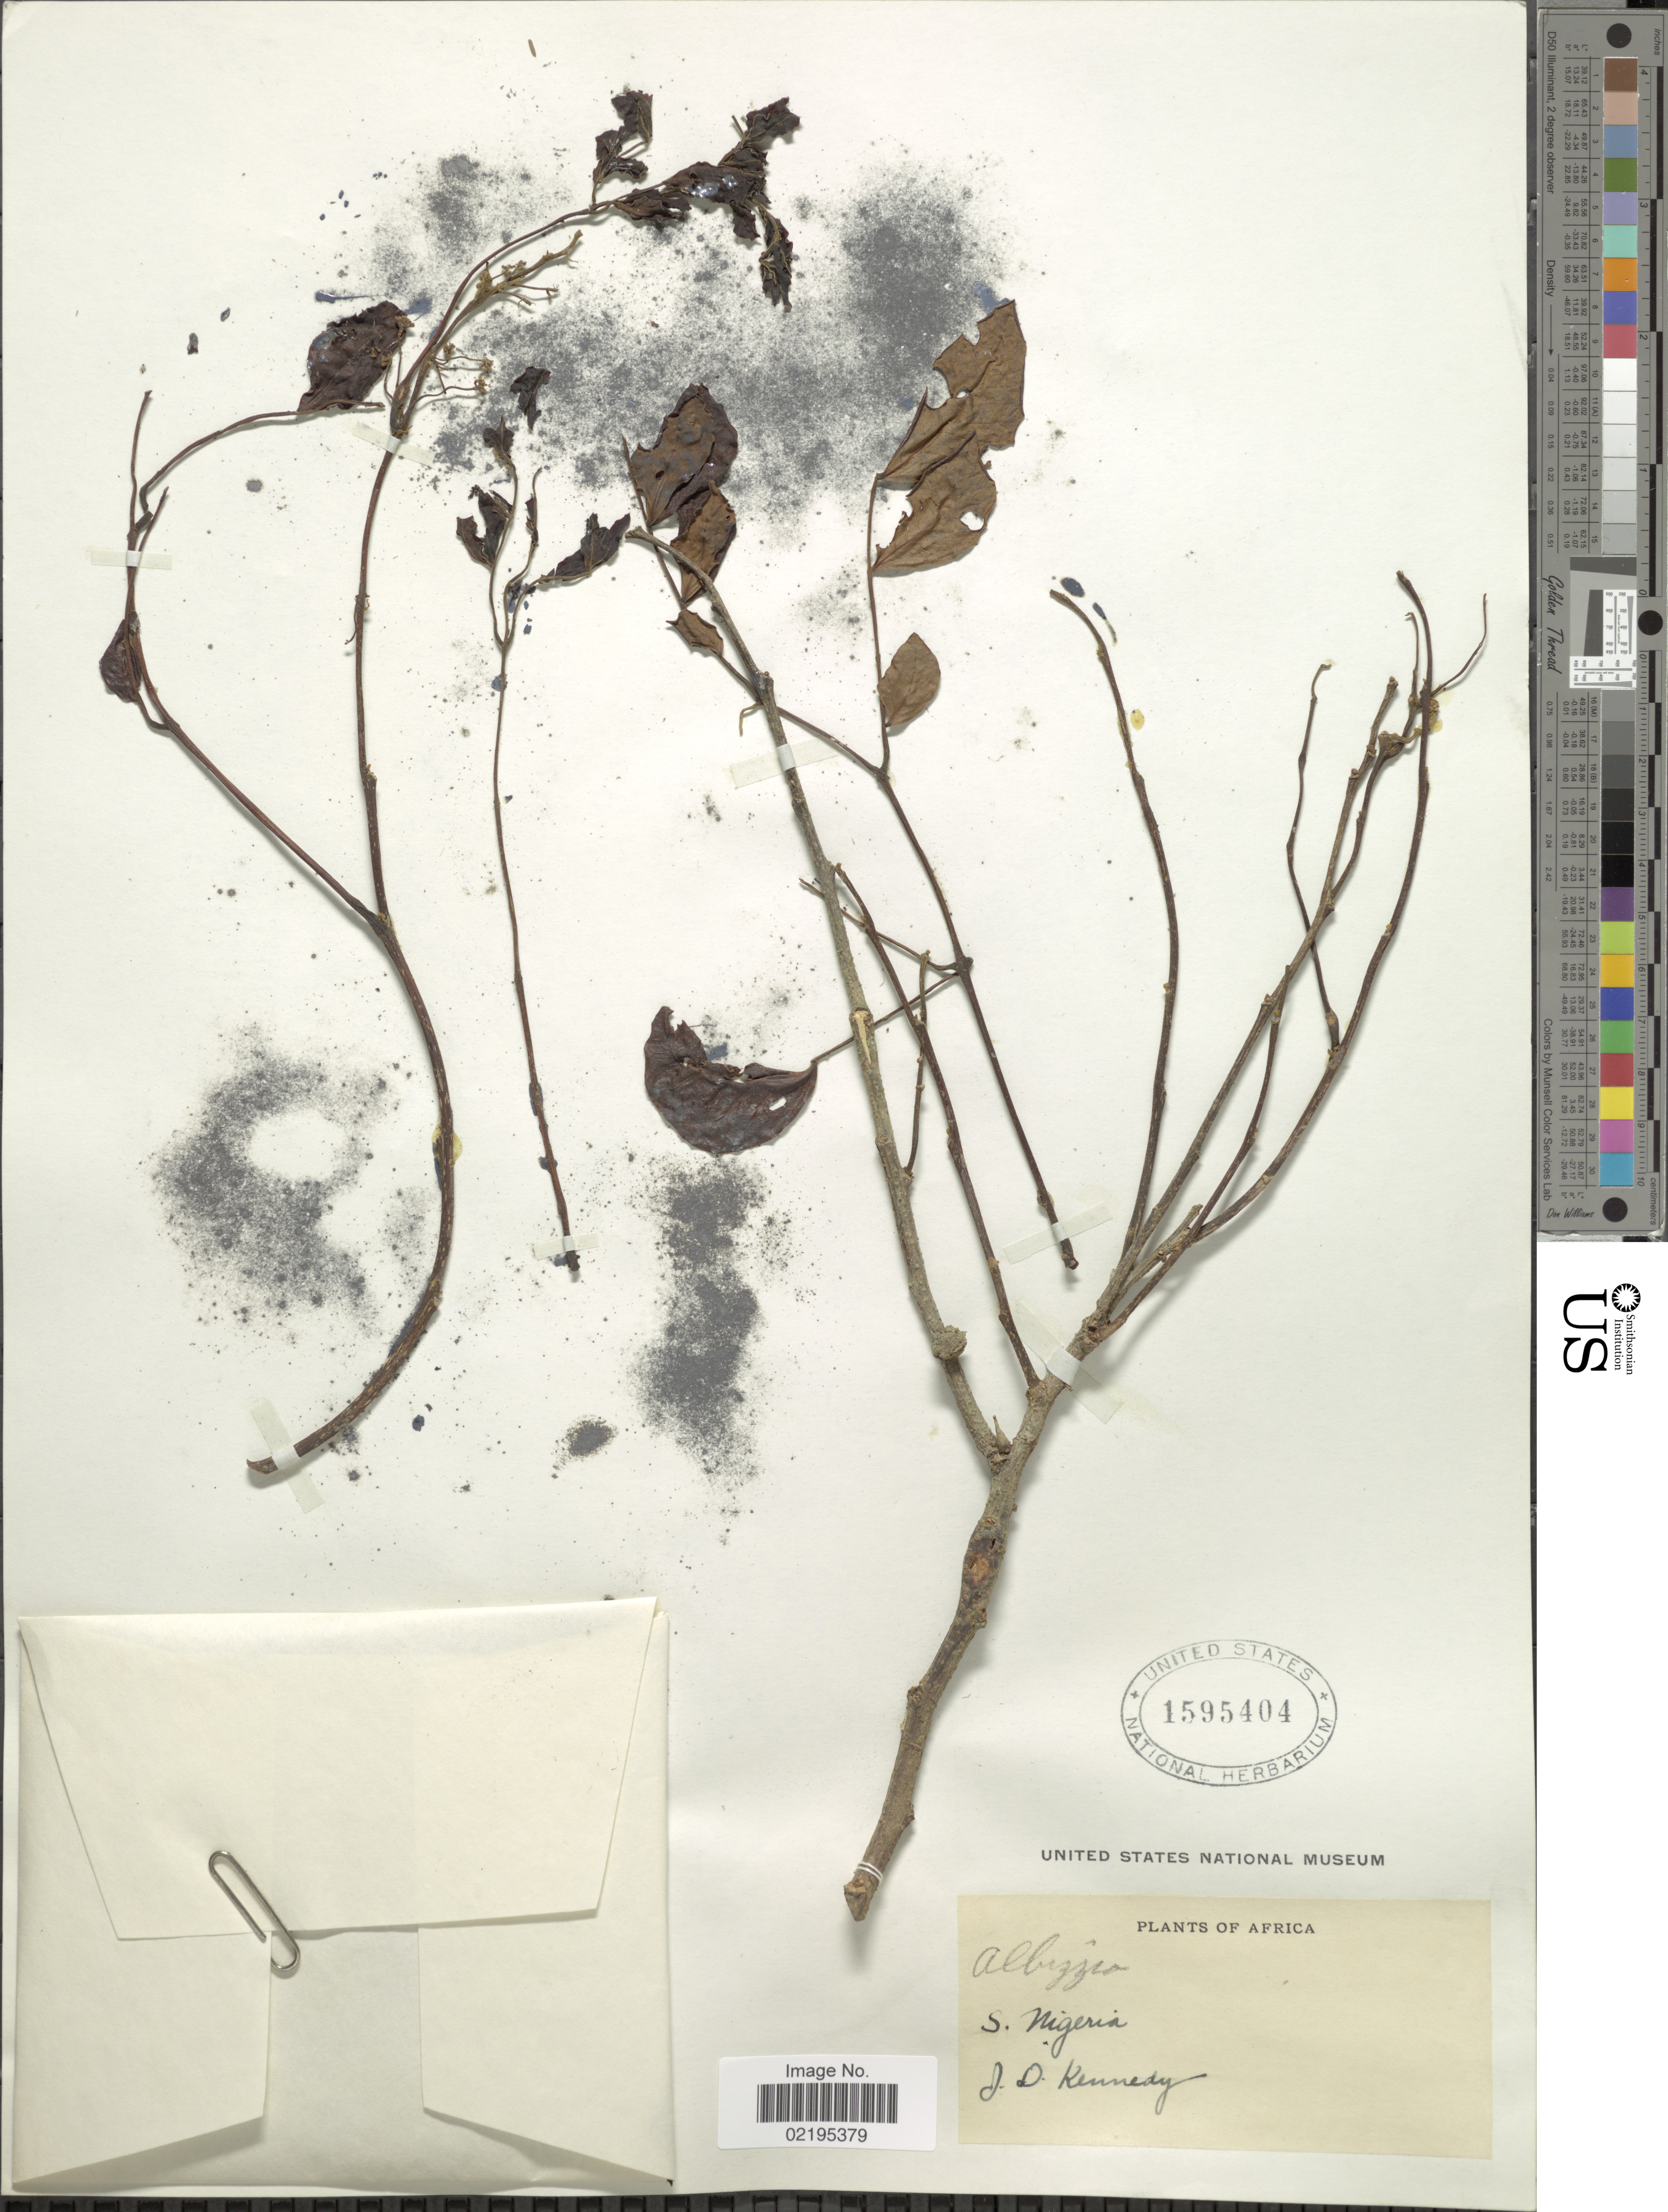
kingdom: Plantae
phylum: Tracheophyta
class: Magnoliopsida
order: Fabales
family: Fabaceae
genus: Albizia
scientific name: Albizia sp.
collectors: J. D. Kennedy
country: Nigeria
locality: S. Nigeria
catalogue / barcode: US 1595404